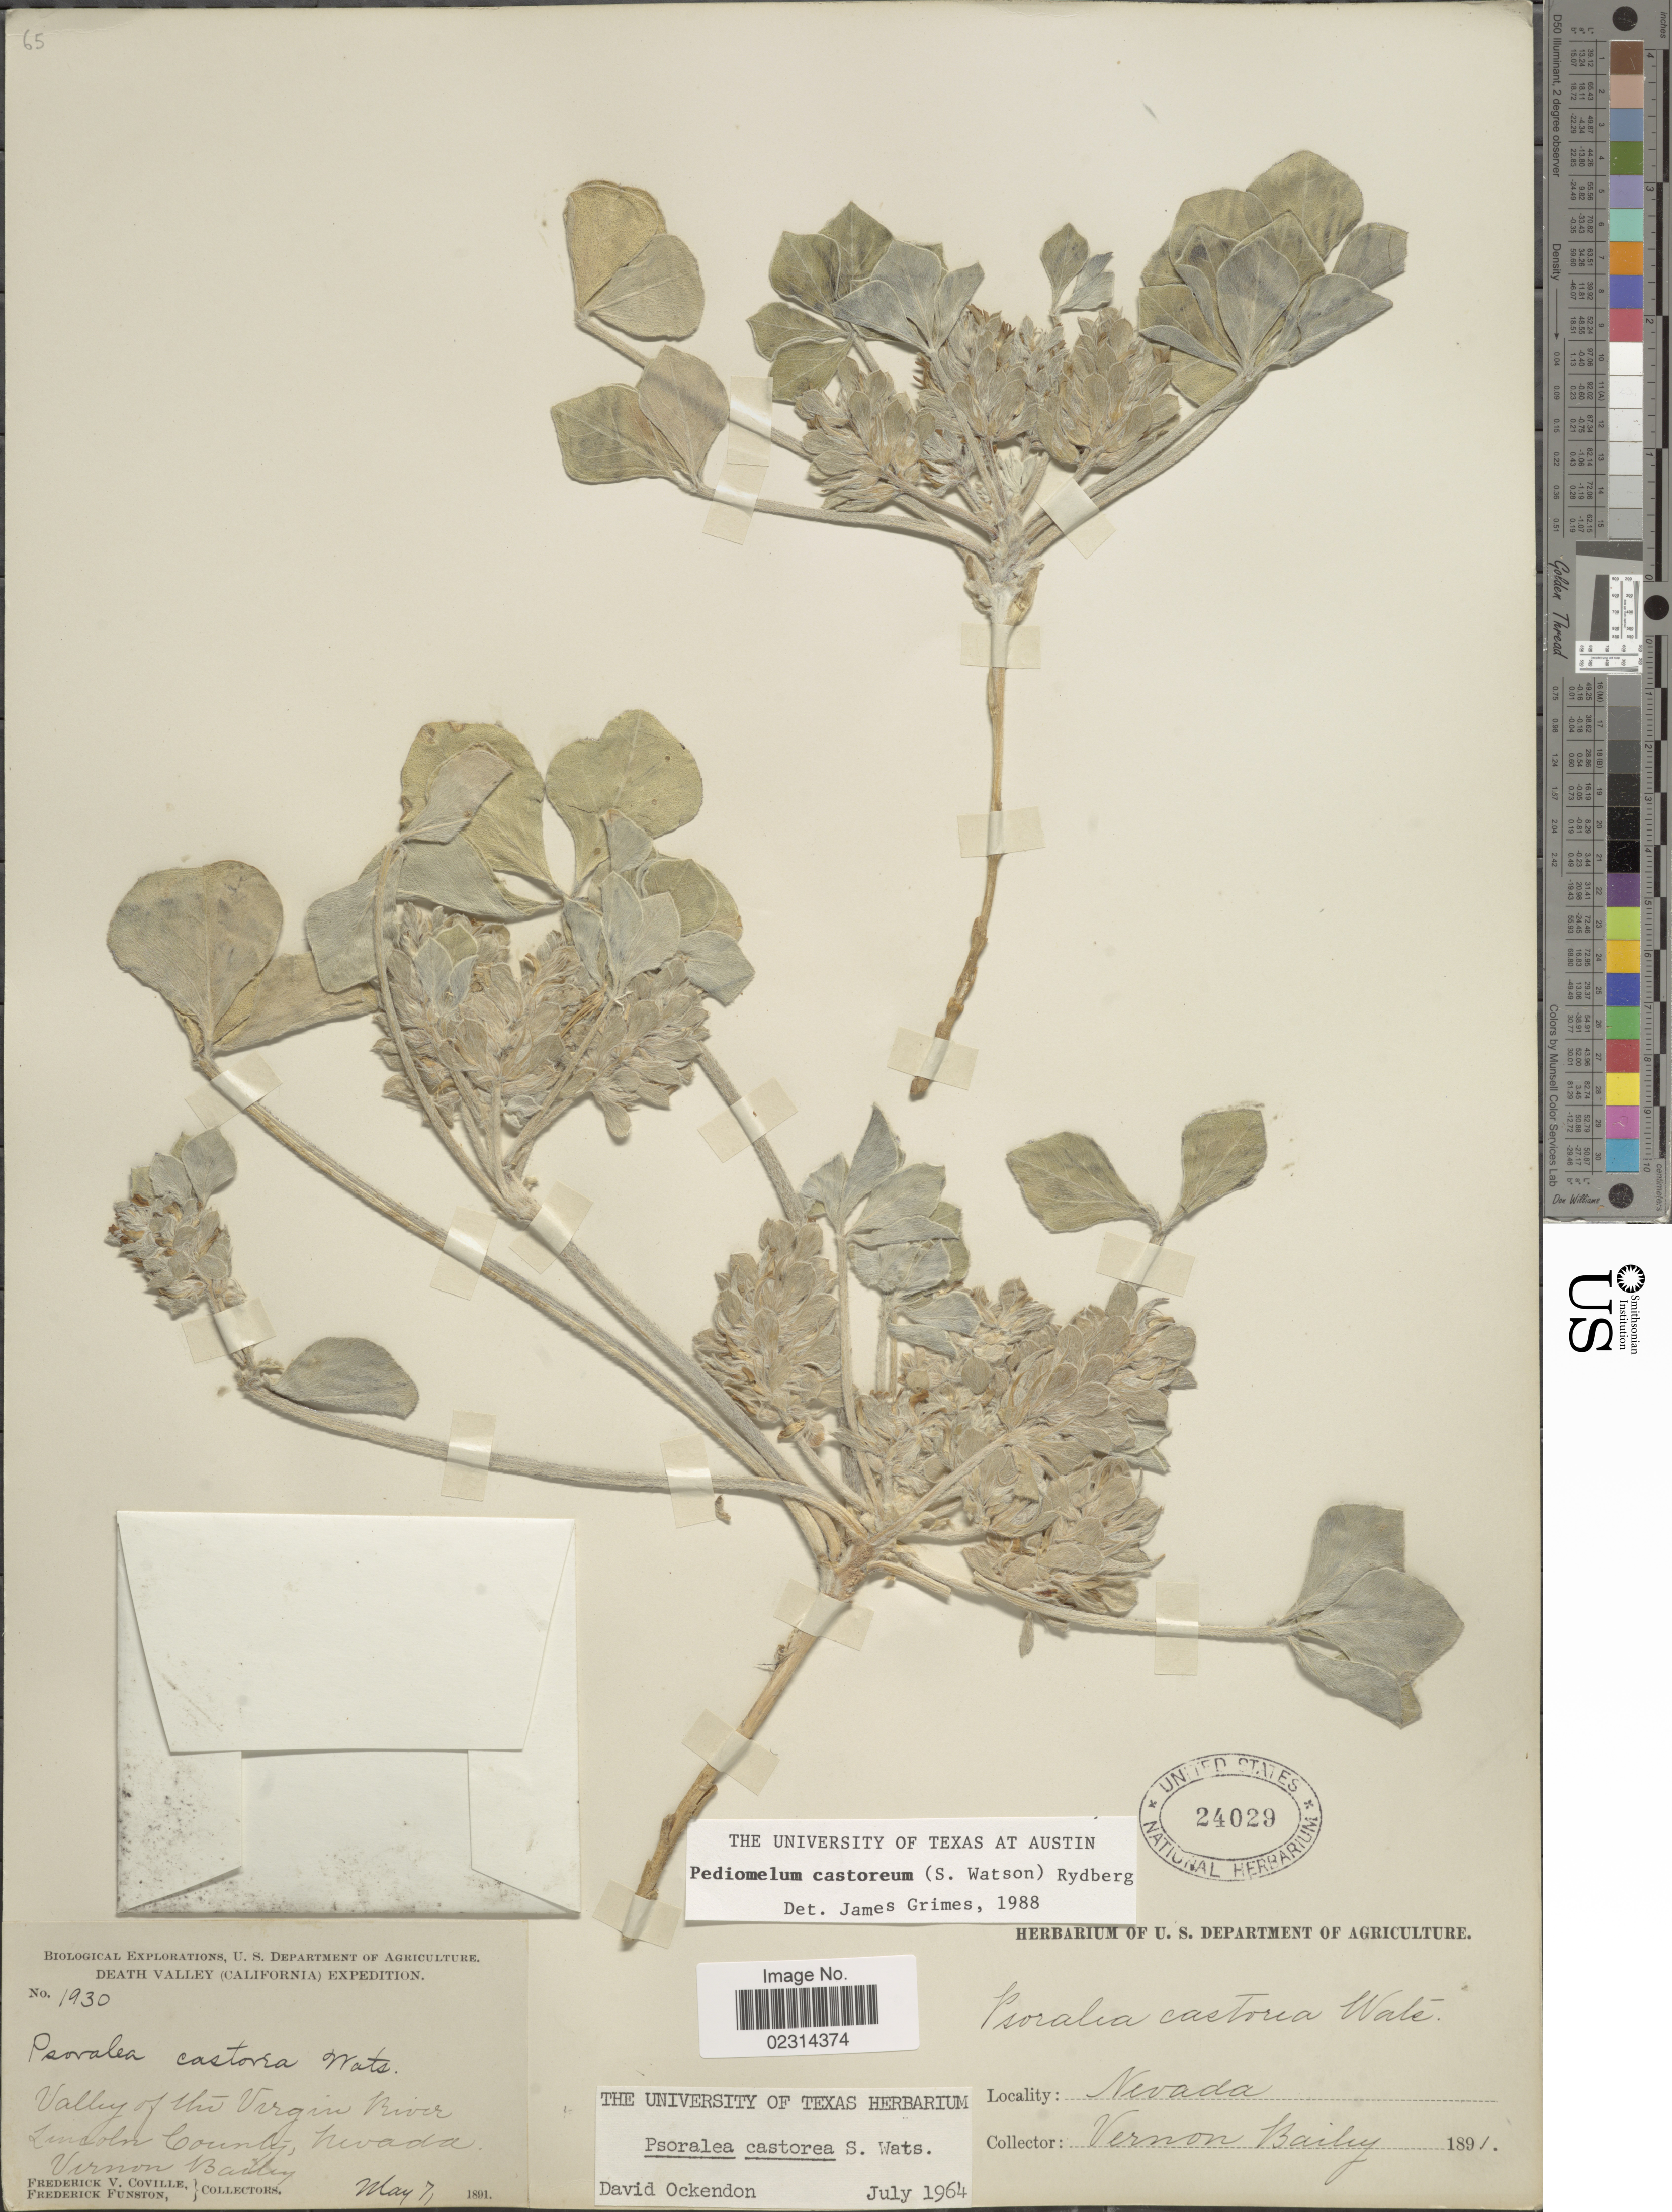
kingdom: Plantae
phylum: Tracheophyta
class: Magnoliopsida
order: Fabales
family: Fabaceae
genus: Pediomelum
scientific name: Pediomelum castoreum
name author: (S. Watson) Rydb.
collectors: V. O. Bailey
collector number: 1930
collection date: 1891-05-07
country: United States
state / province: Nevada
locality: Death Valley. Valley of the Virgin River. Lincoln County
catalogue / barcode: US 24029